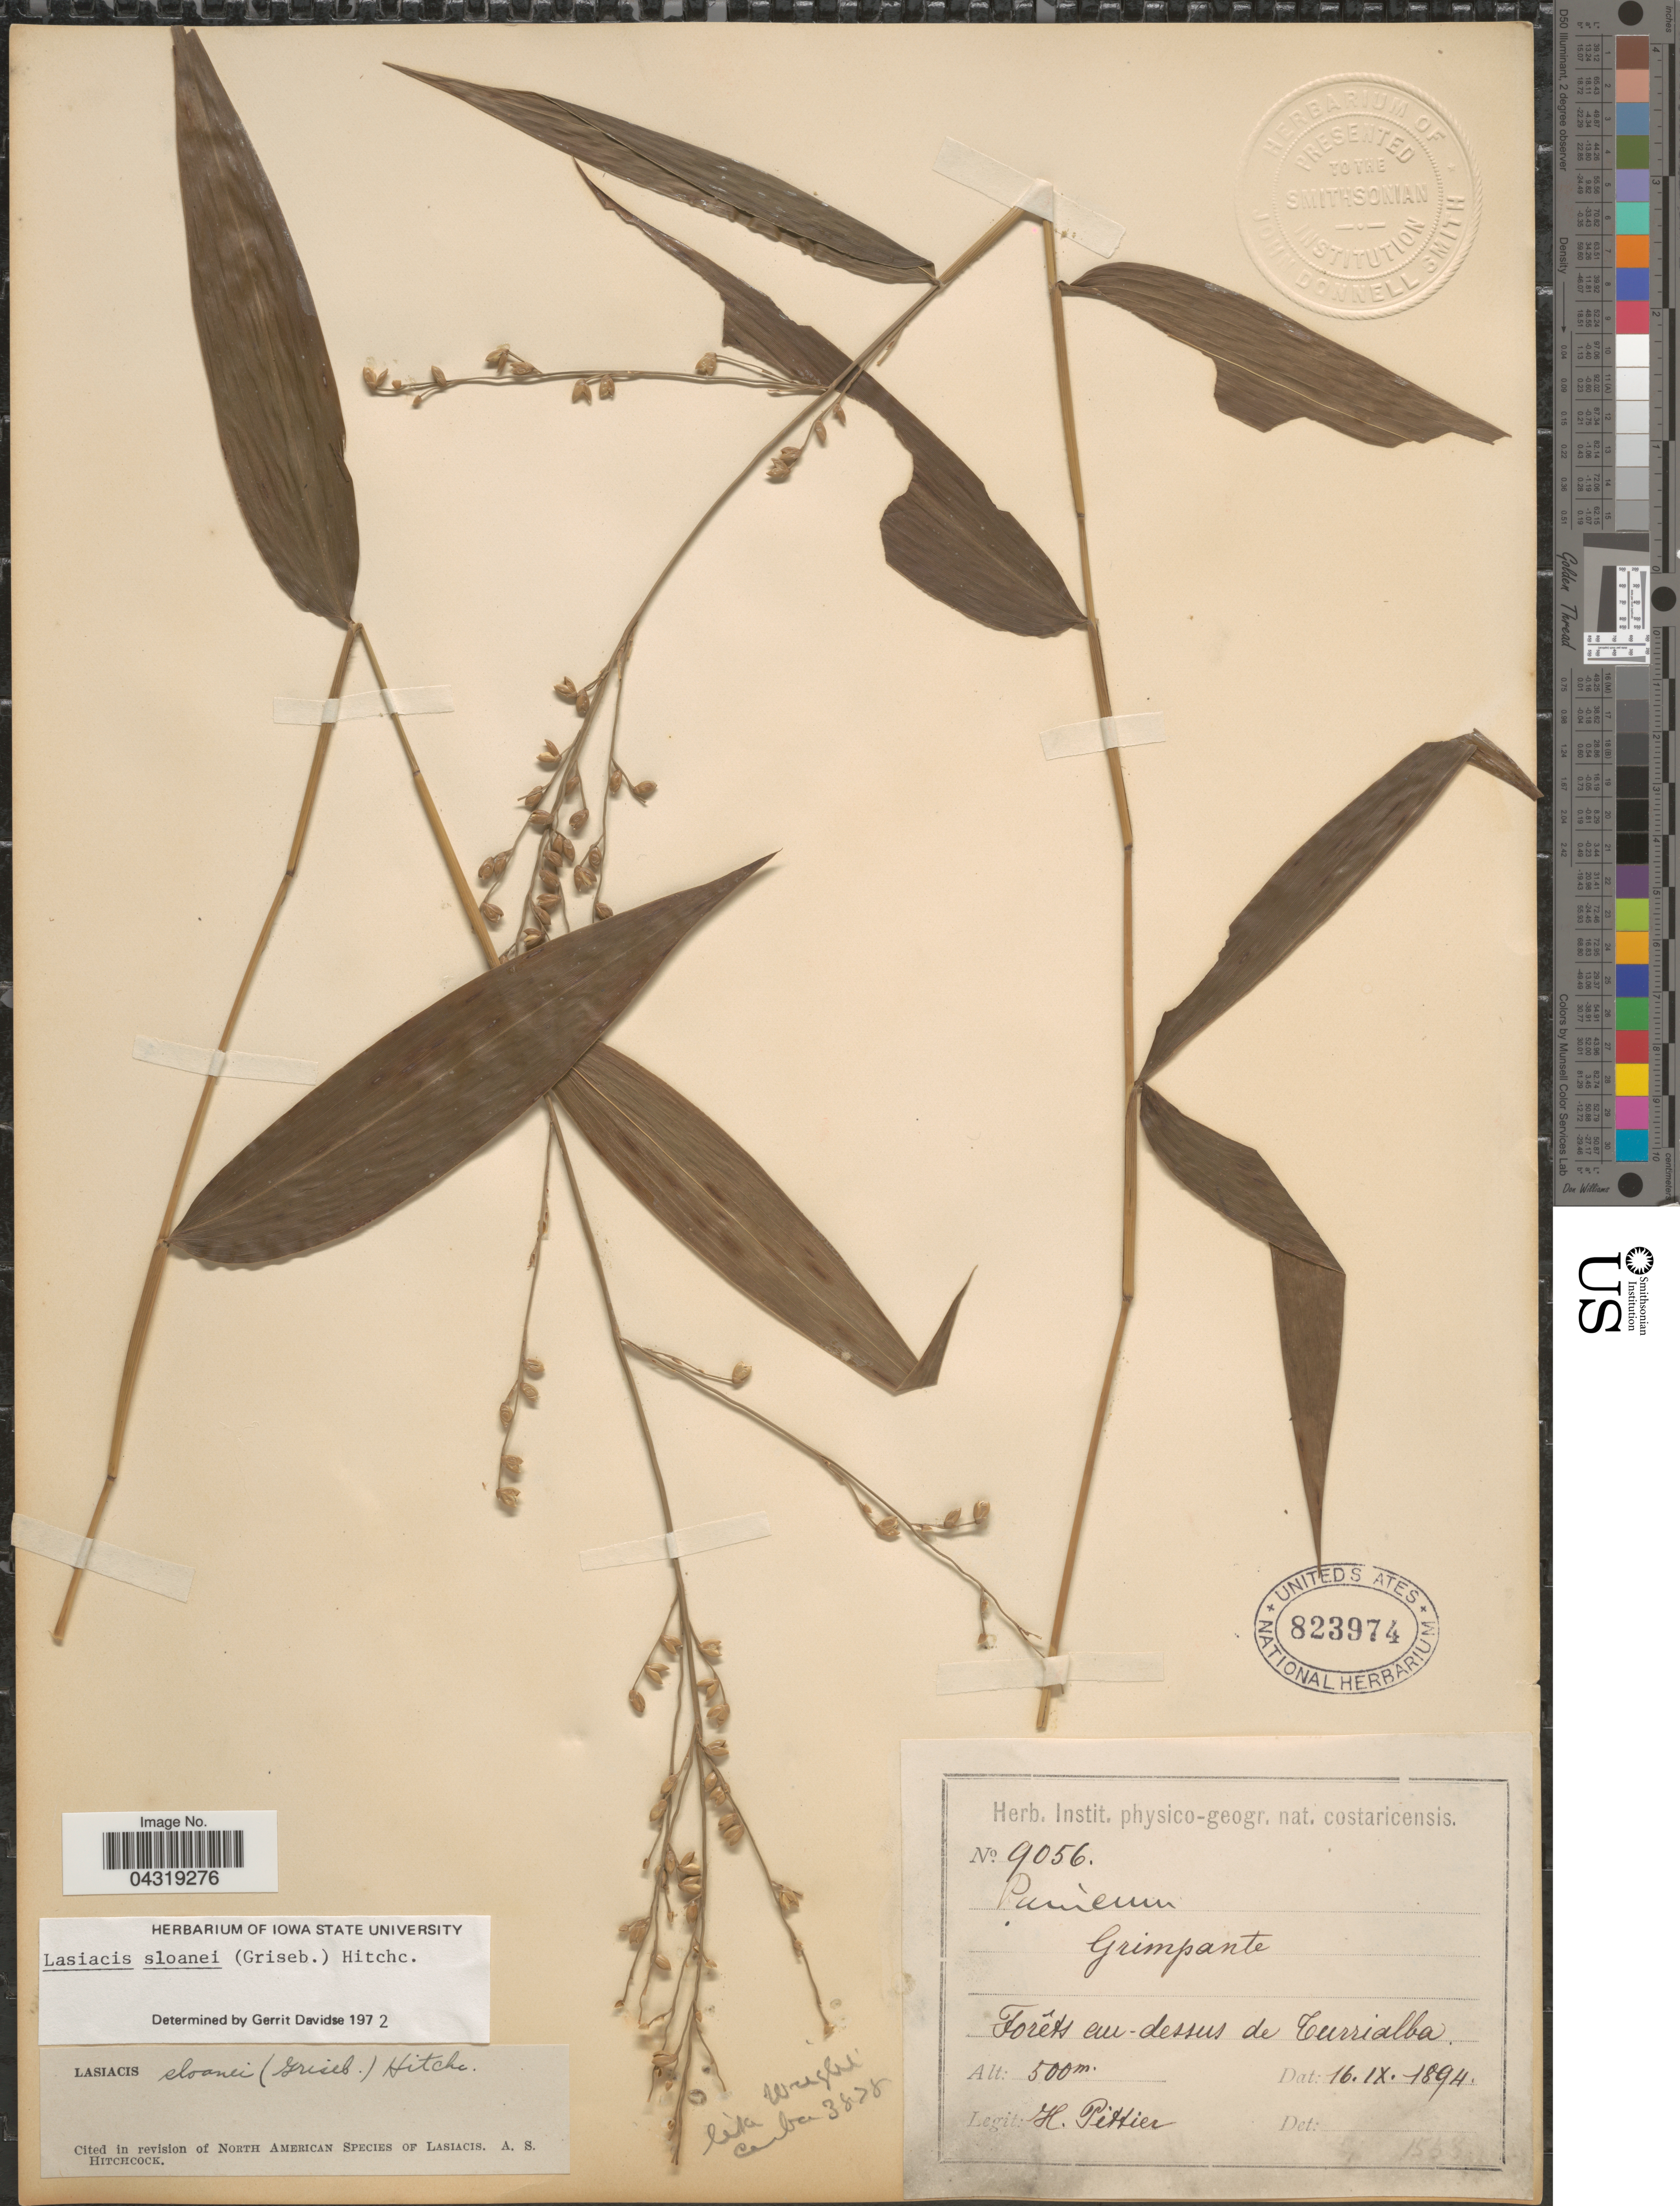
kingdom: Plantae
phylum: Tracheophyta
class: Liliopsida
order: Poales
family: Poaceae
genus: Lasiacis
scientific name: Lasiacis sloanei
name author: (Griseb.) Hitchc.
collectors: H. F. Pittier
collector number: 9056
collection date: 1894-09-16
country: Costa Rica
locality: Forêts au-dessus de Turrialba.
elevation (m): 500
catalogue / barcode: US 823974